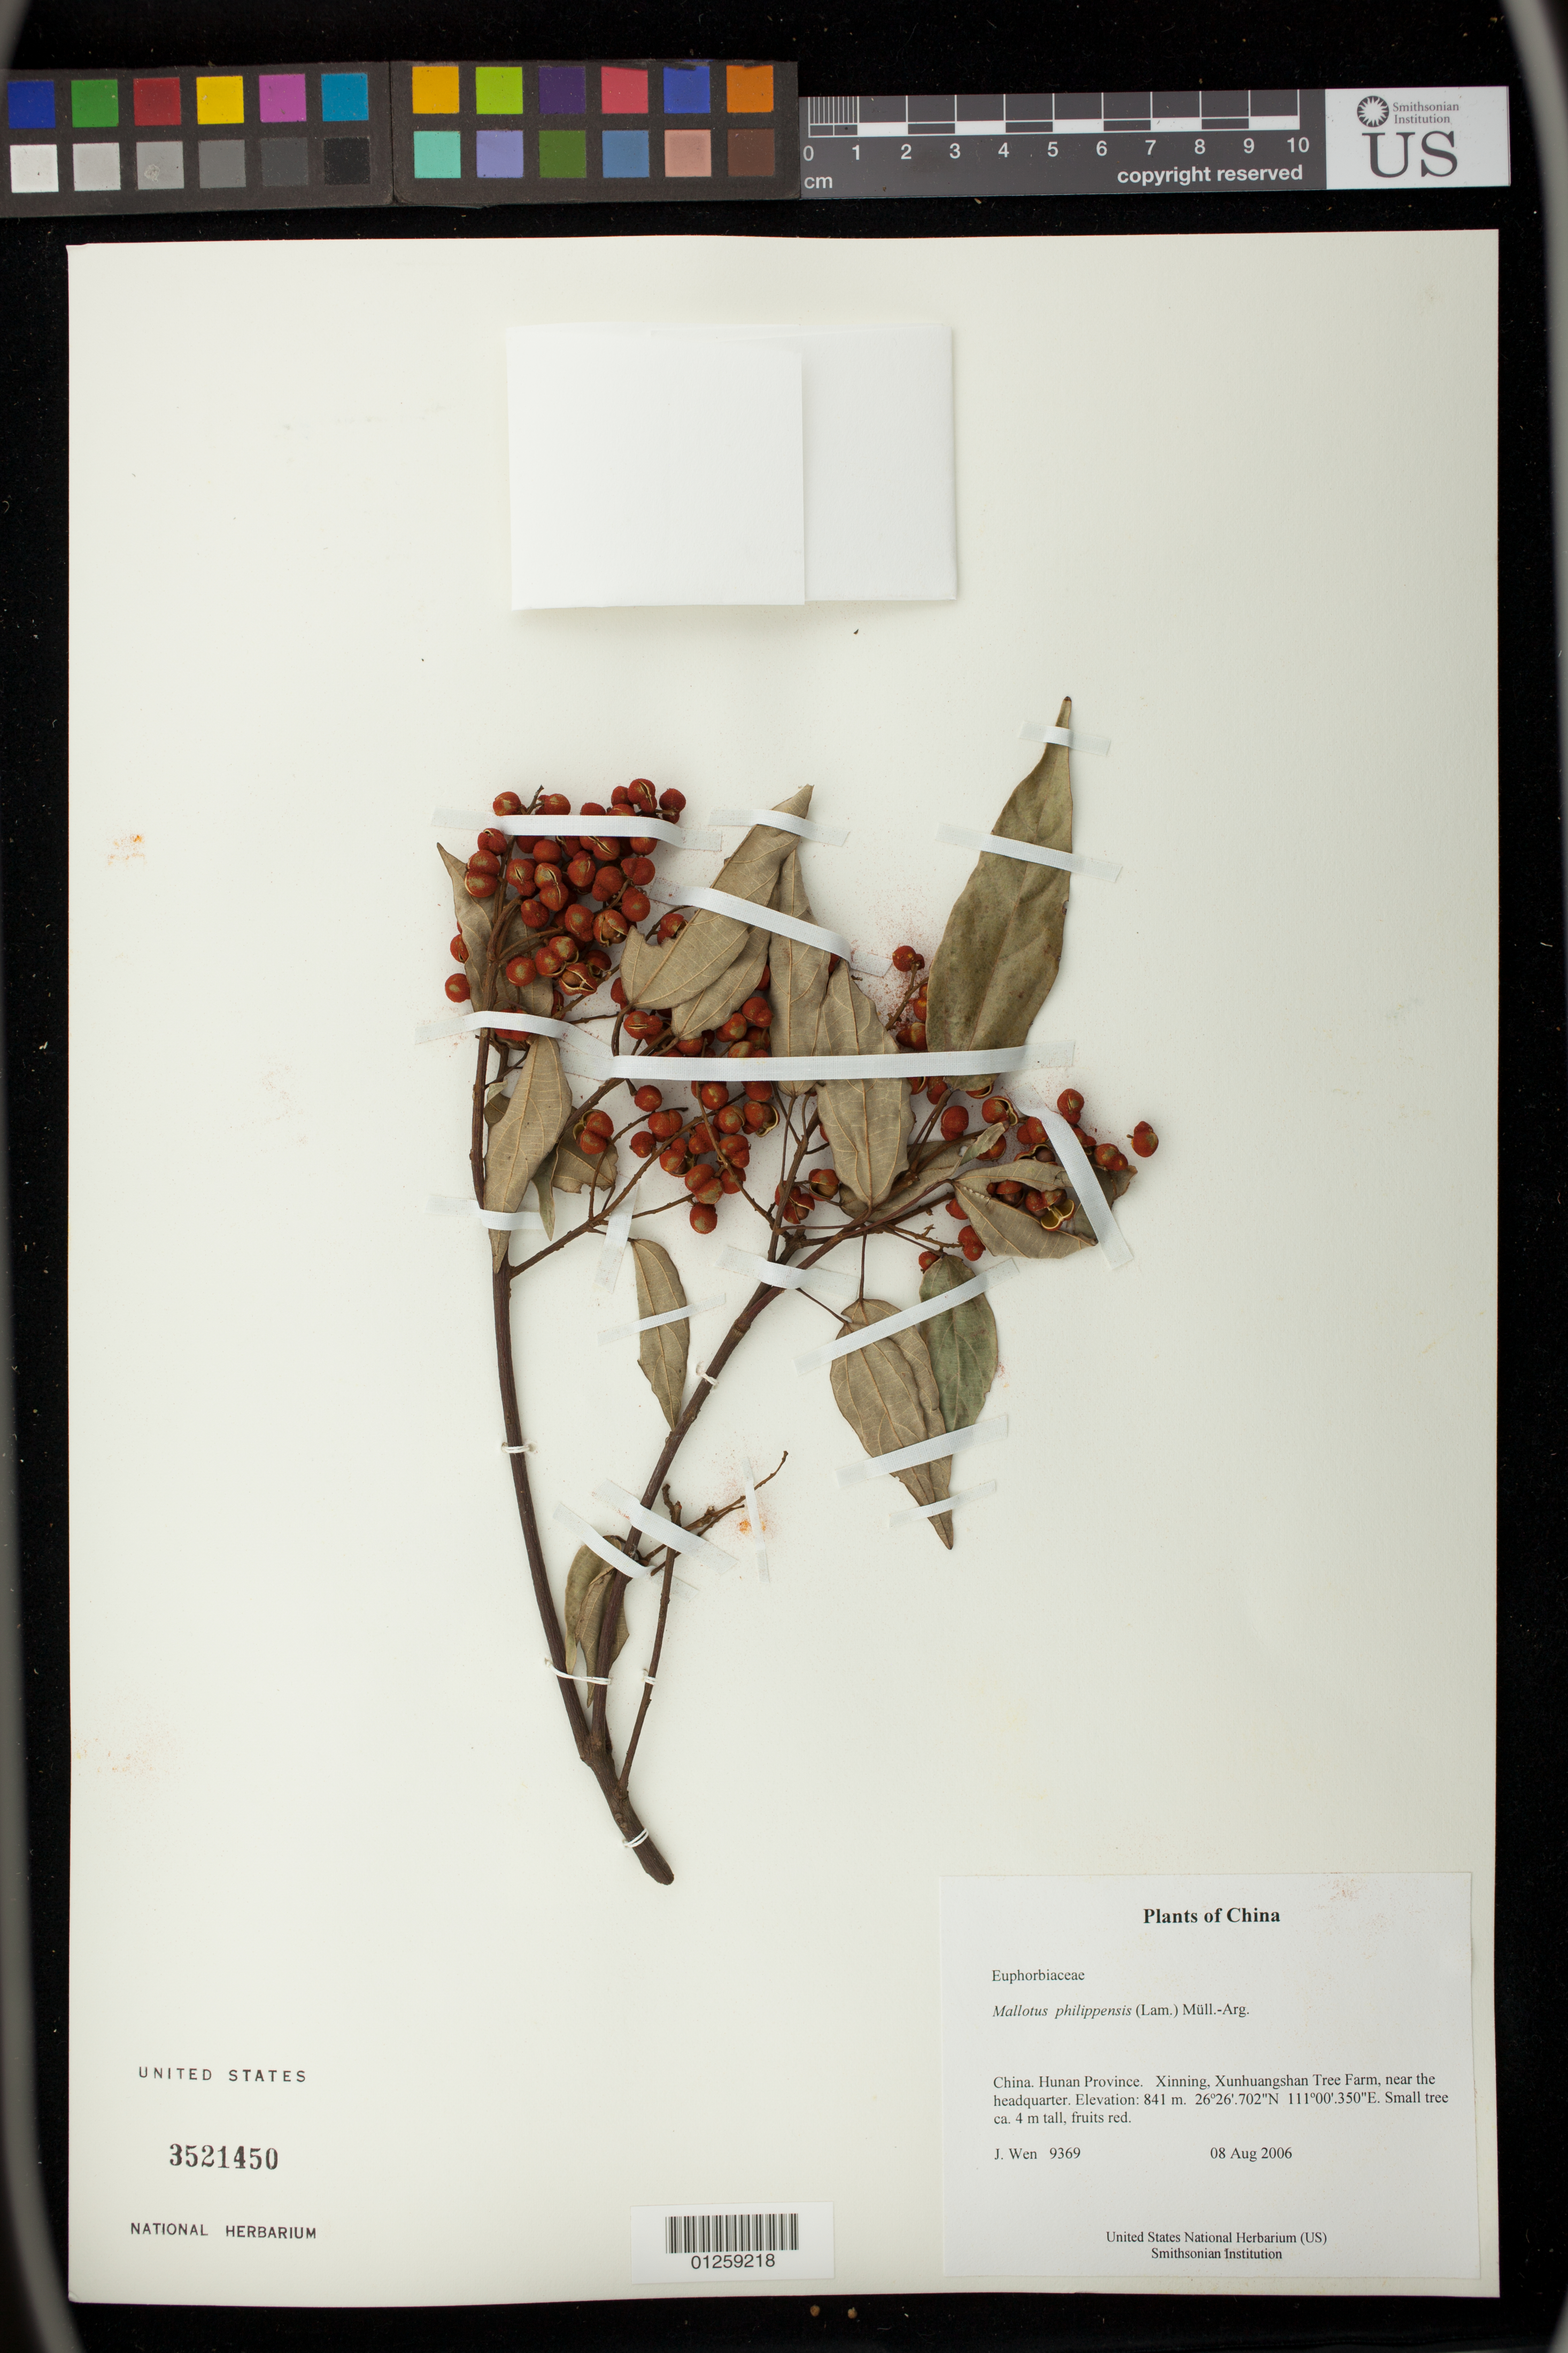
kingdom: Plantae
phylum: Tracheophyta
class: Magnoliopsida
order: Malpighiales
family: Euphorbiaceae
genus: Mallotus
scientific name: Mallotus philippensis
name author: (Lam.) Müll. Arg.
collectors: J. Wen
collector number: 9369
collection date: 2006-08-08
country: China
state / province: Hunan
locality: Xinning, Xunhuangshan Tree Farm, near the headquarter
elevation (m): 841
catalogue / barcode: US 3521450